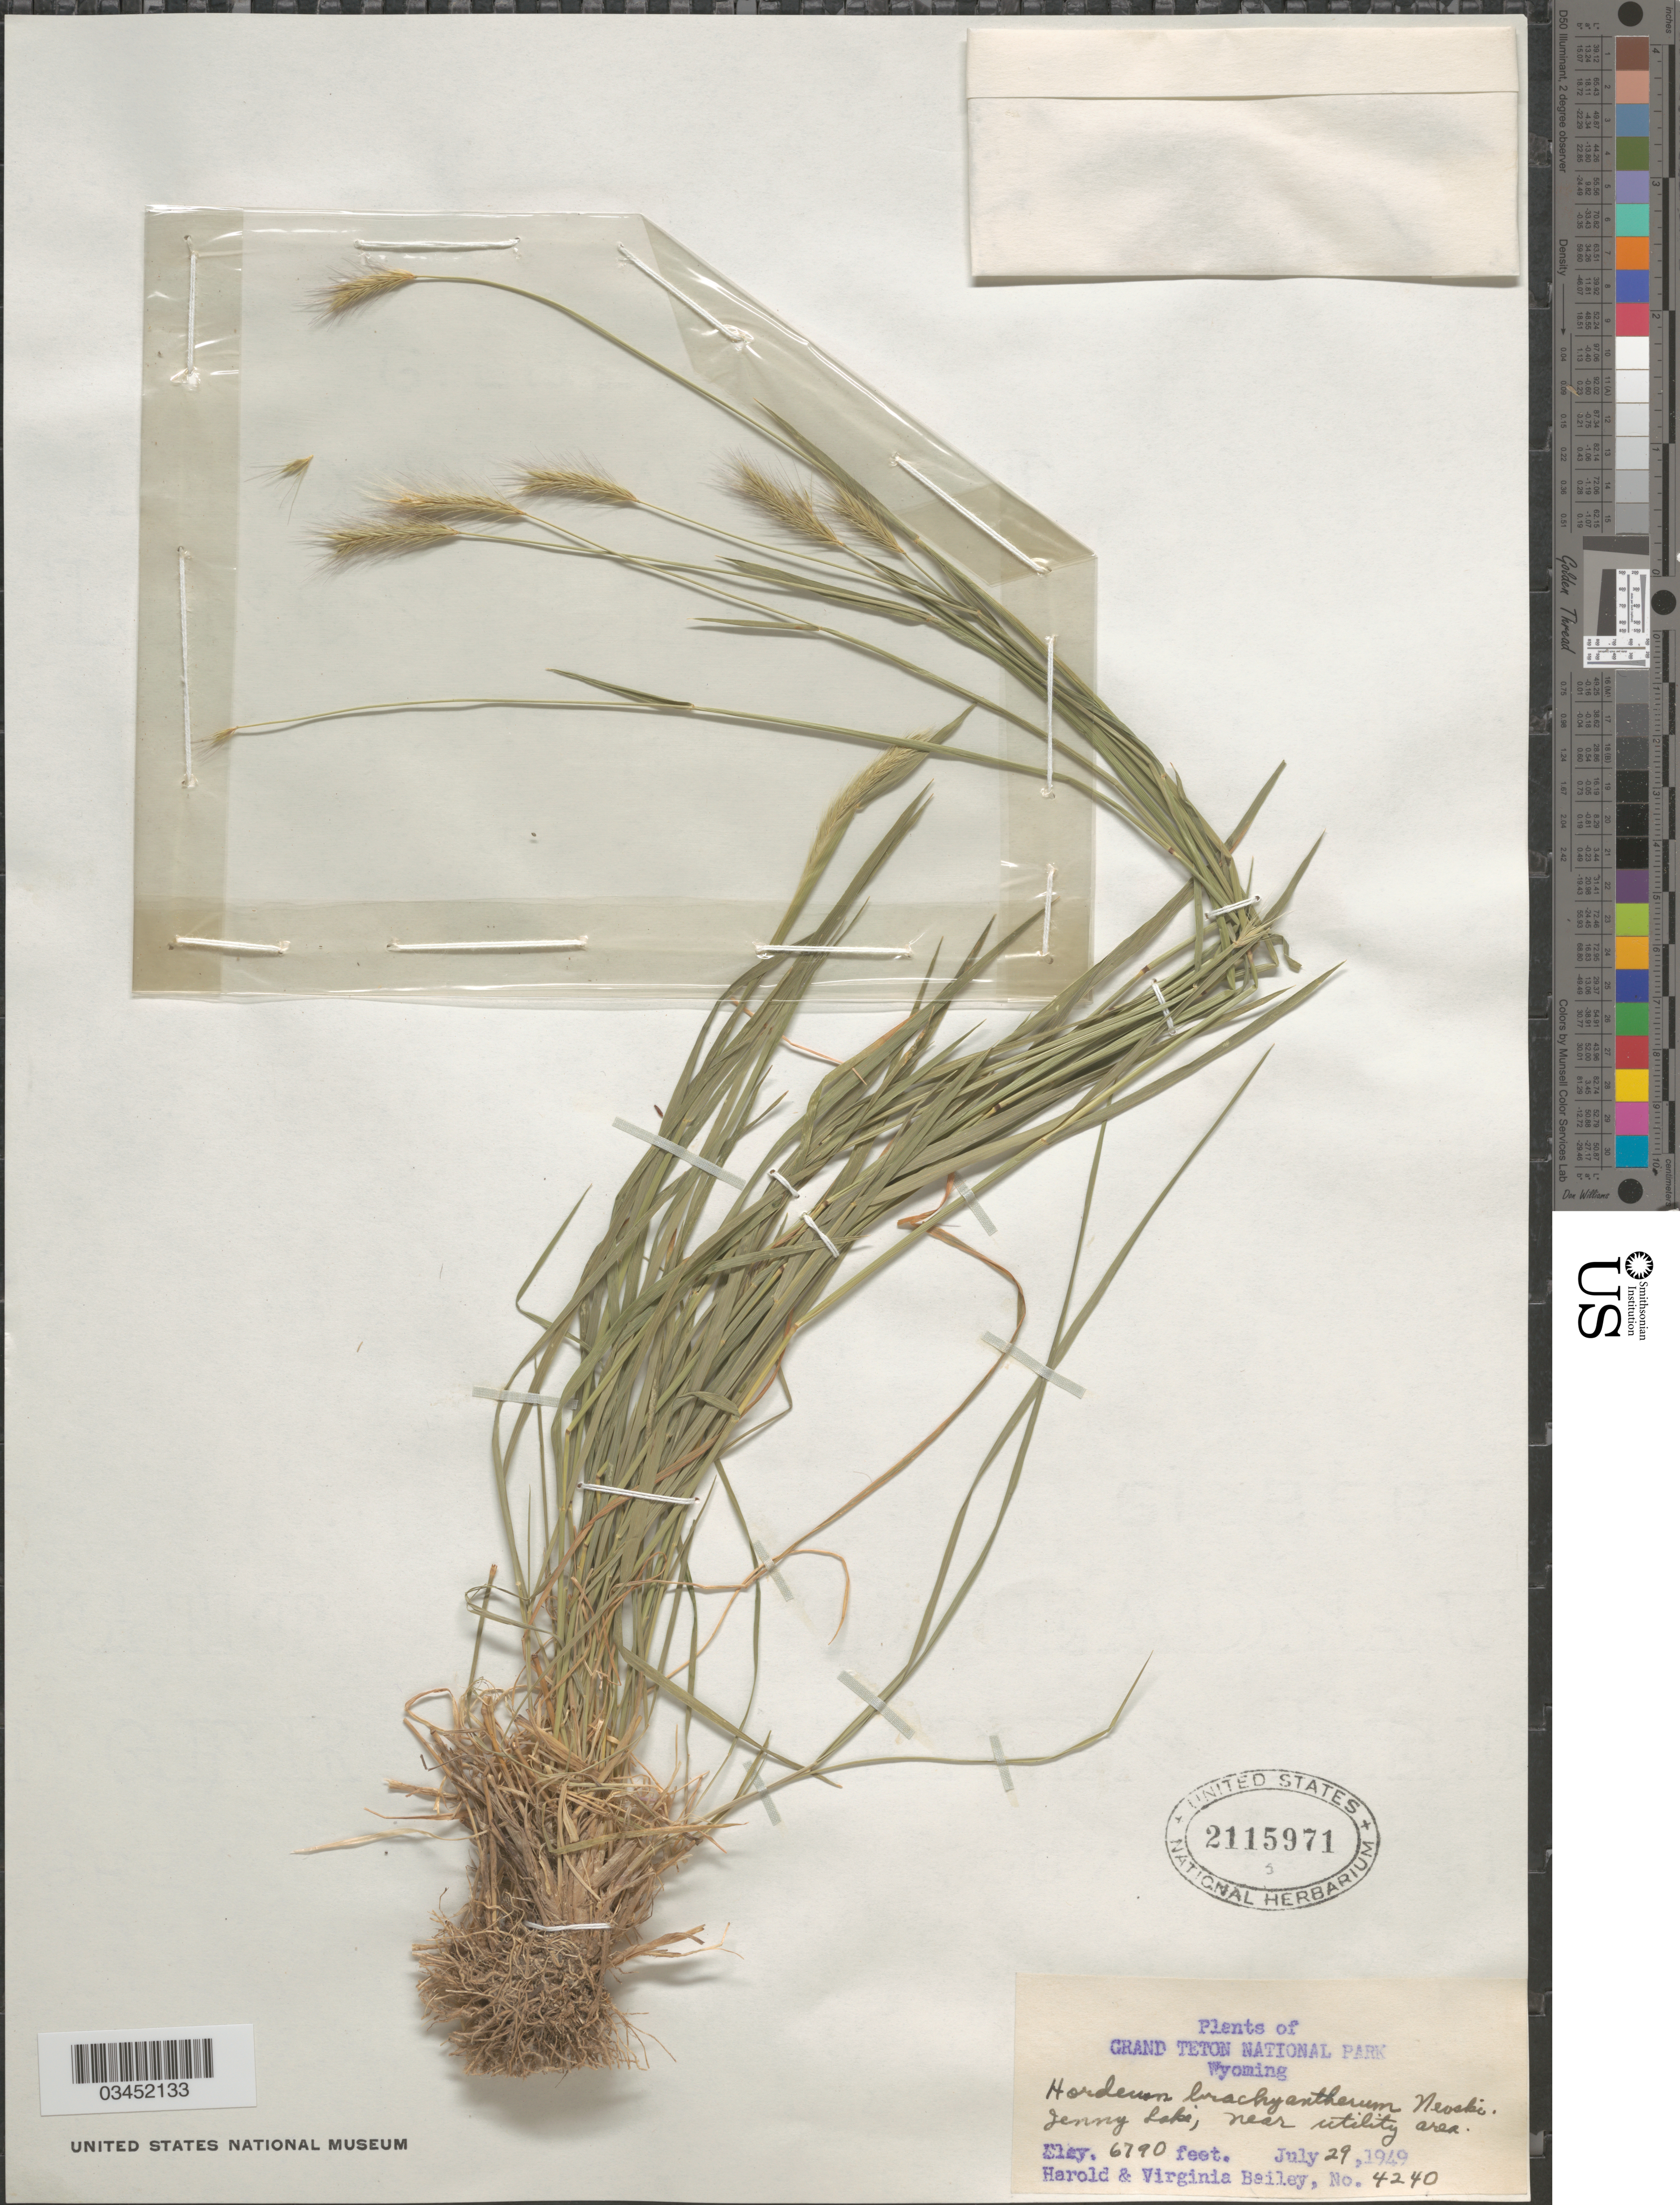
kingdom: Plantae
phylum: Tracheophyta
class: Liliopsida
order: Poales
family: Poaceae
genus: Hordeum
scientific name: Hordeum brachyantherum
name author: Nevski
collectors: H. Bailey & V. L. Bailey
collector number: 4240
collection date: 1949-07-29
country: United States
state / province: Wyoming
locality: Grand Teton National Park. Jenny Lake, near utility area.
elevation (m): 2070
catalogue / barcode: US 2115971